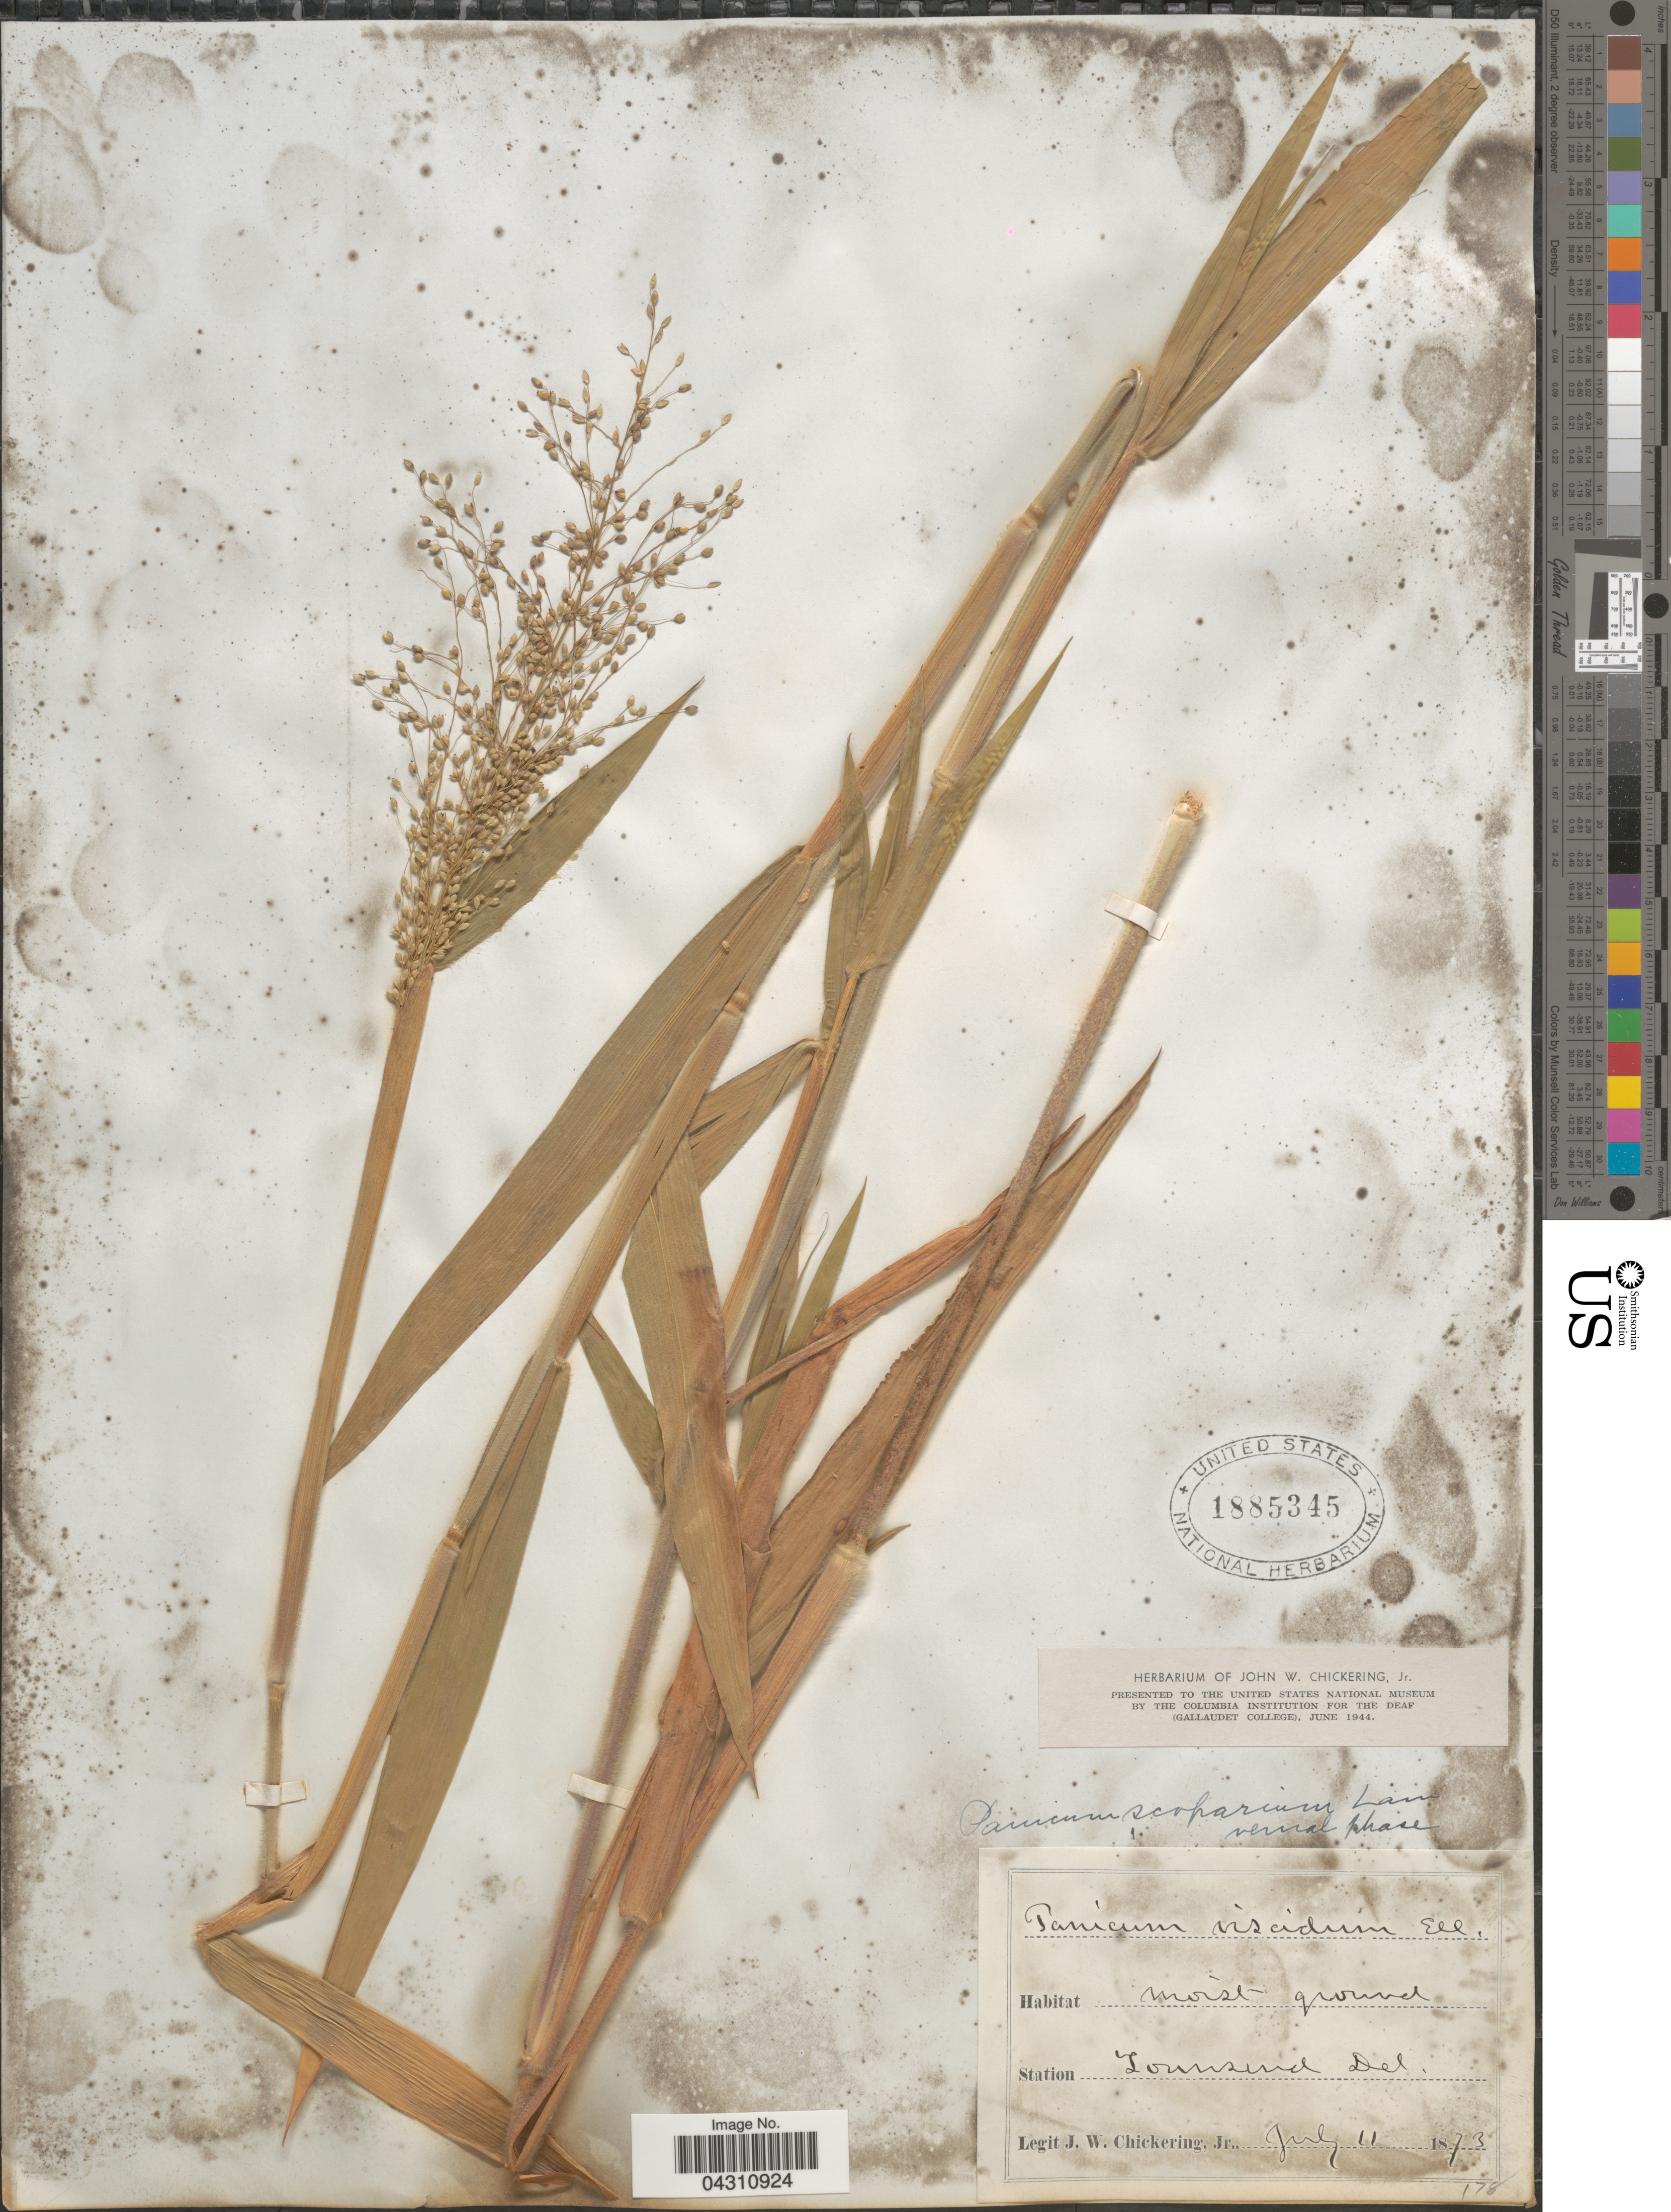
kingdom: Plantae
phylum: Tracheophyta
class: Liliopsida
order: Poales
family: Poaceae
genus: Dichanthelium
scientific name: Dichanthelium scoparium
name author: (Lam.) Gould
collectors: J. W. Chickering Jr.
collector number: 178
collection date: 1873-07-11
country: United States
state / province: Delaware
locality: Townsend.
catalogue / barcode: US 1885345